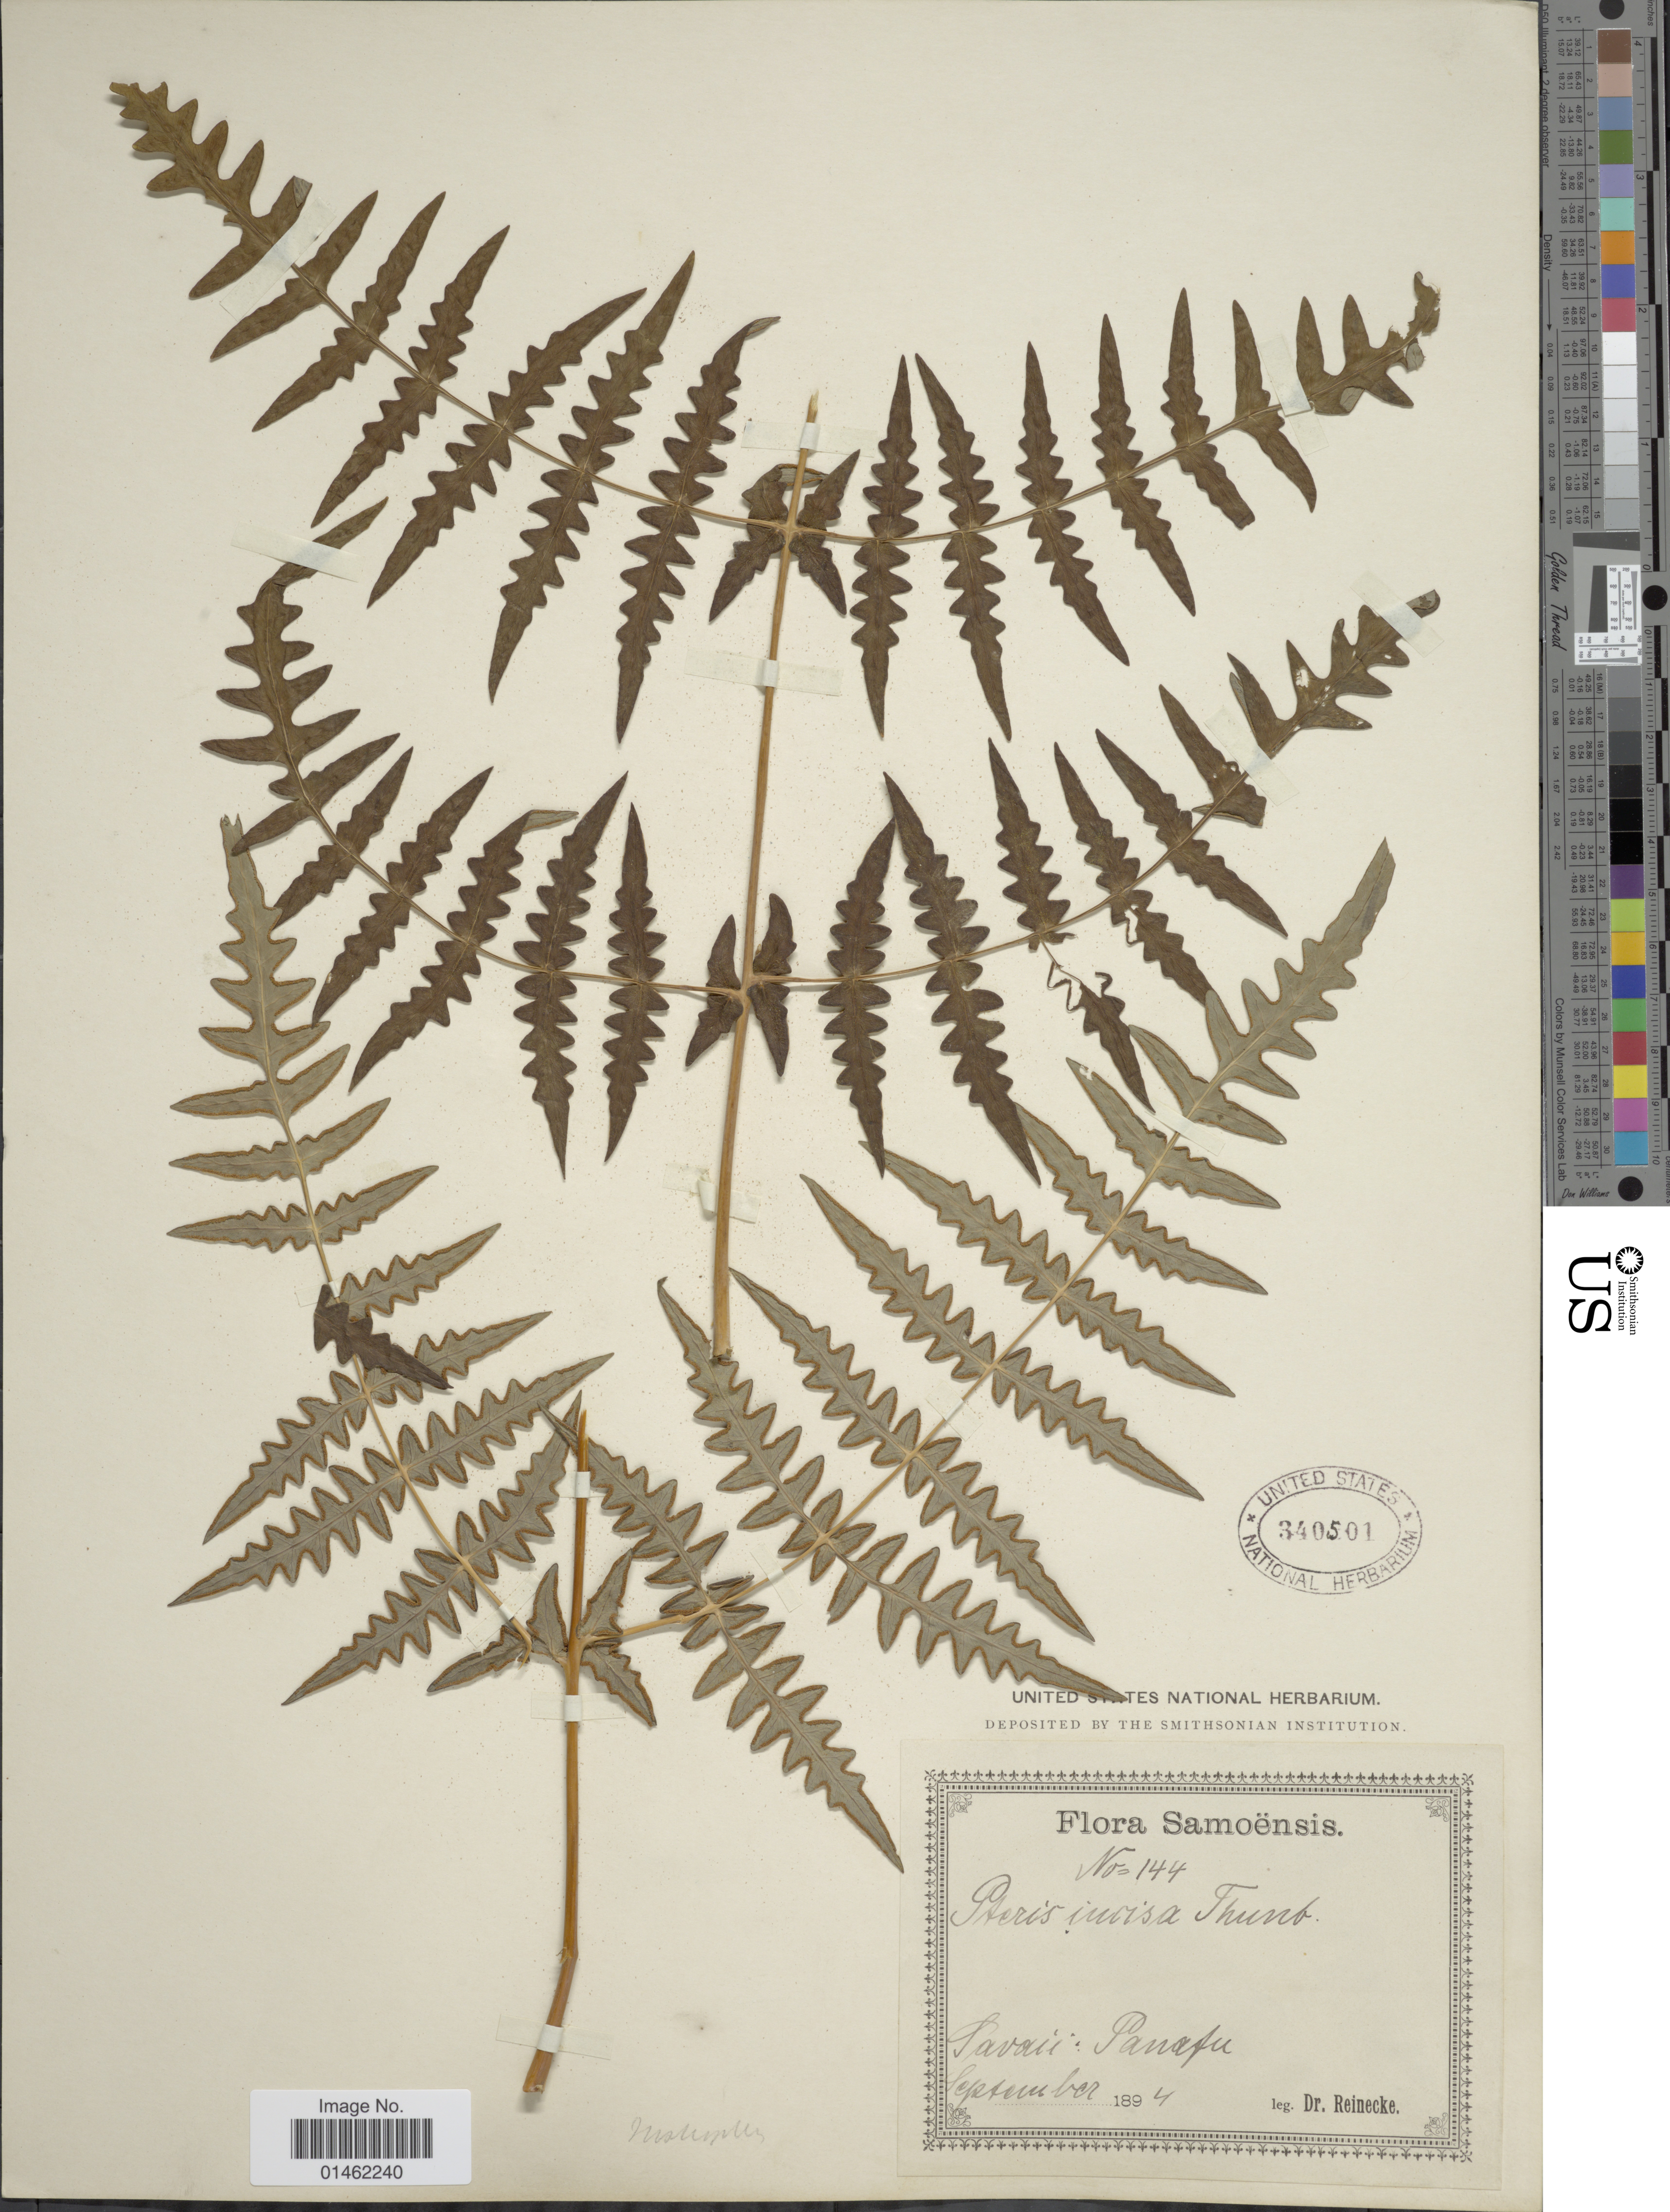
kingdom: Plantae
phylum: Tracheophyta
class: Polypodiopsida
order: Polypodiales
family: Dennstaedtiaceae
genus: Histiopteris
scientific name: Histiopteris incisa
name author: (Thunb.) J. Sm.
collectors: -- Reinecke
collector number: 144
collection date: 1894-09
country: Samoa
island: Savai'i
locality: Samoënsis, Savaii: Panatu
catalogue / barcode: US 340501